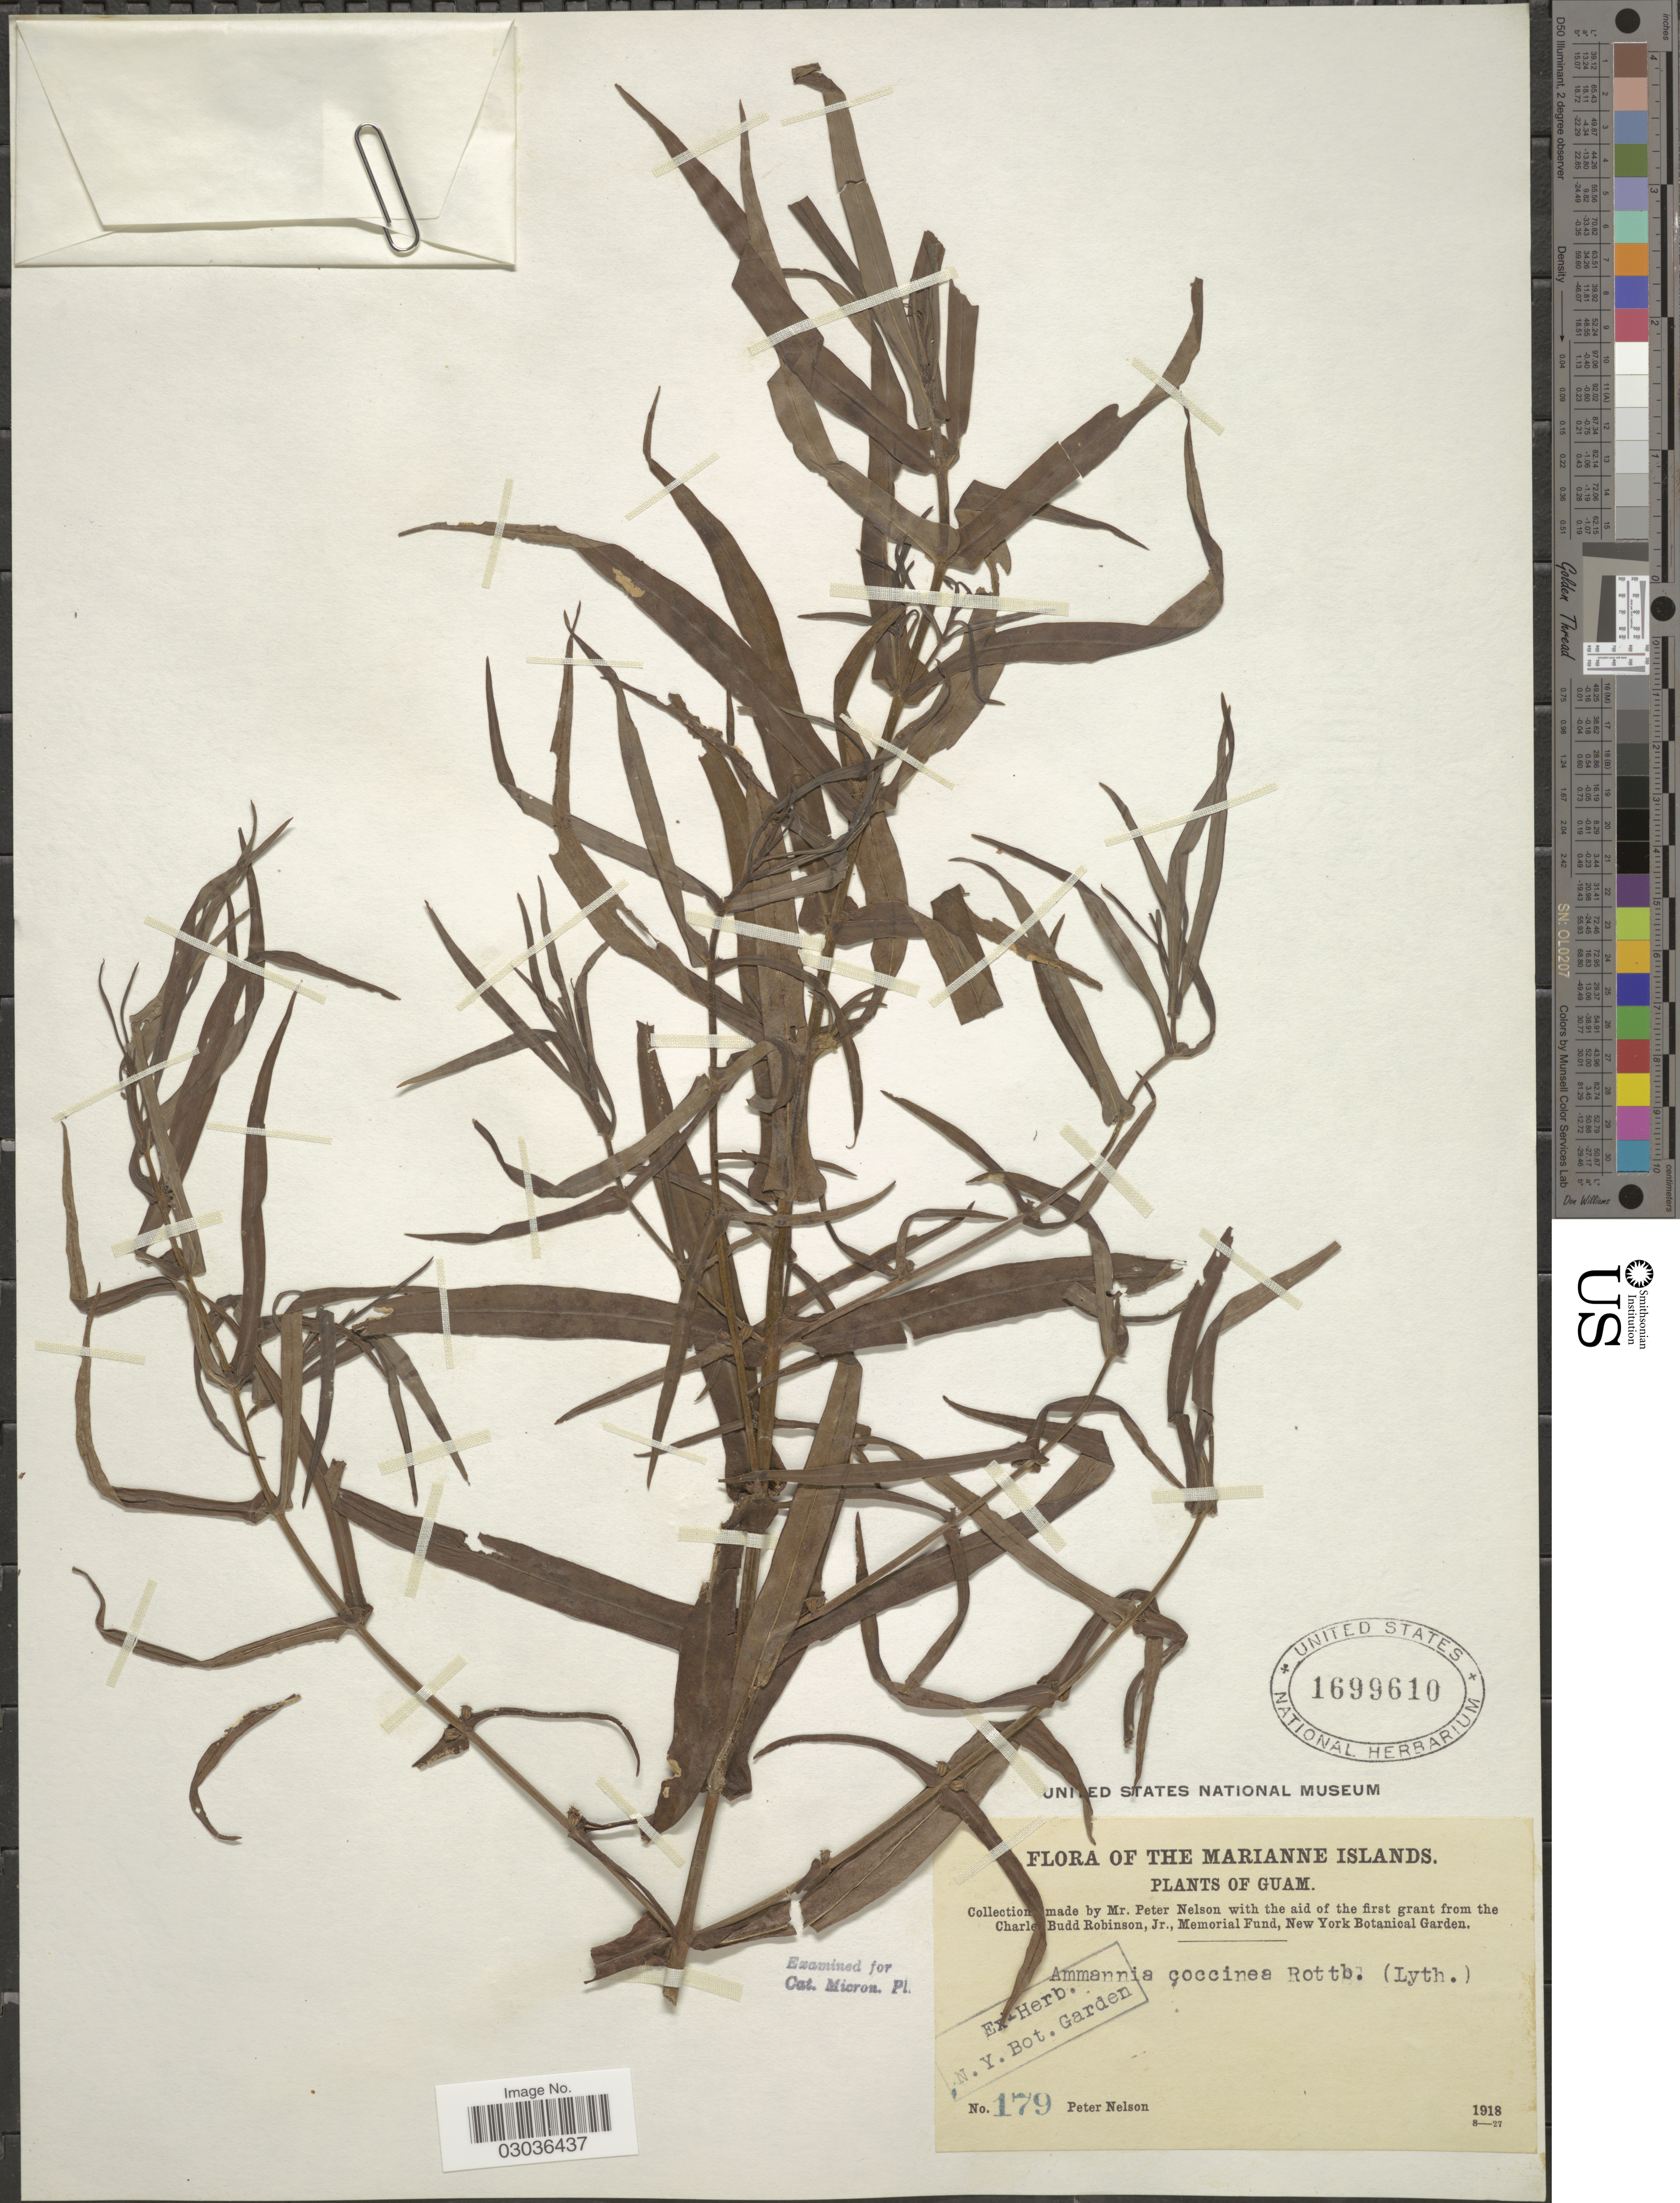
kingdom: Plantae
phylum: Tracheophyta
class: Magnoliopsida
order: Myrtales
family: Lythraceae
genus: Ammannia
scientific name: Ammannia coccinea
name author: Rottb.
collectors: P. Nelson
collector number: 179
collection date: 1918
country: Guam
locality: Marianne Islands.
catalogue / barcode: US 1699610